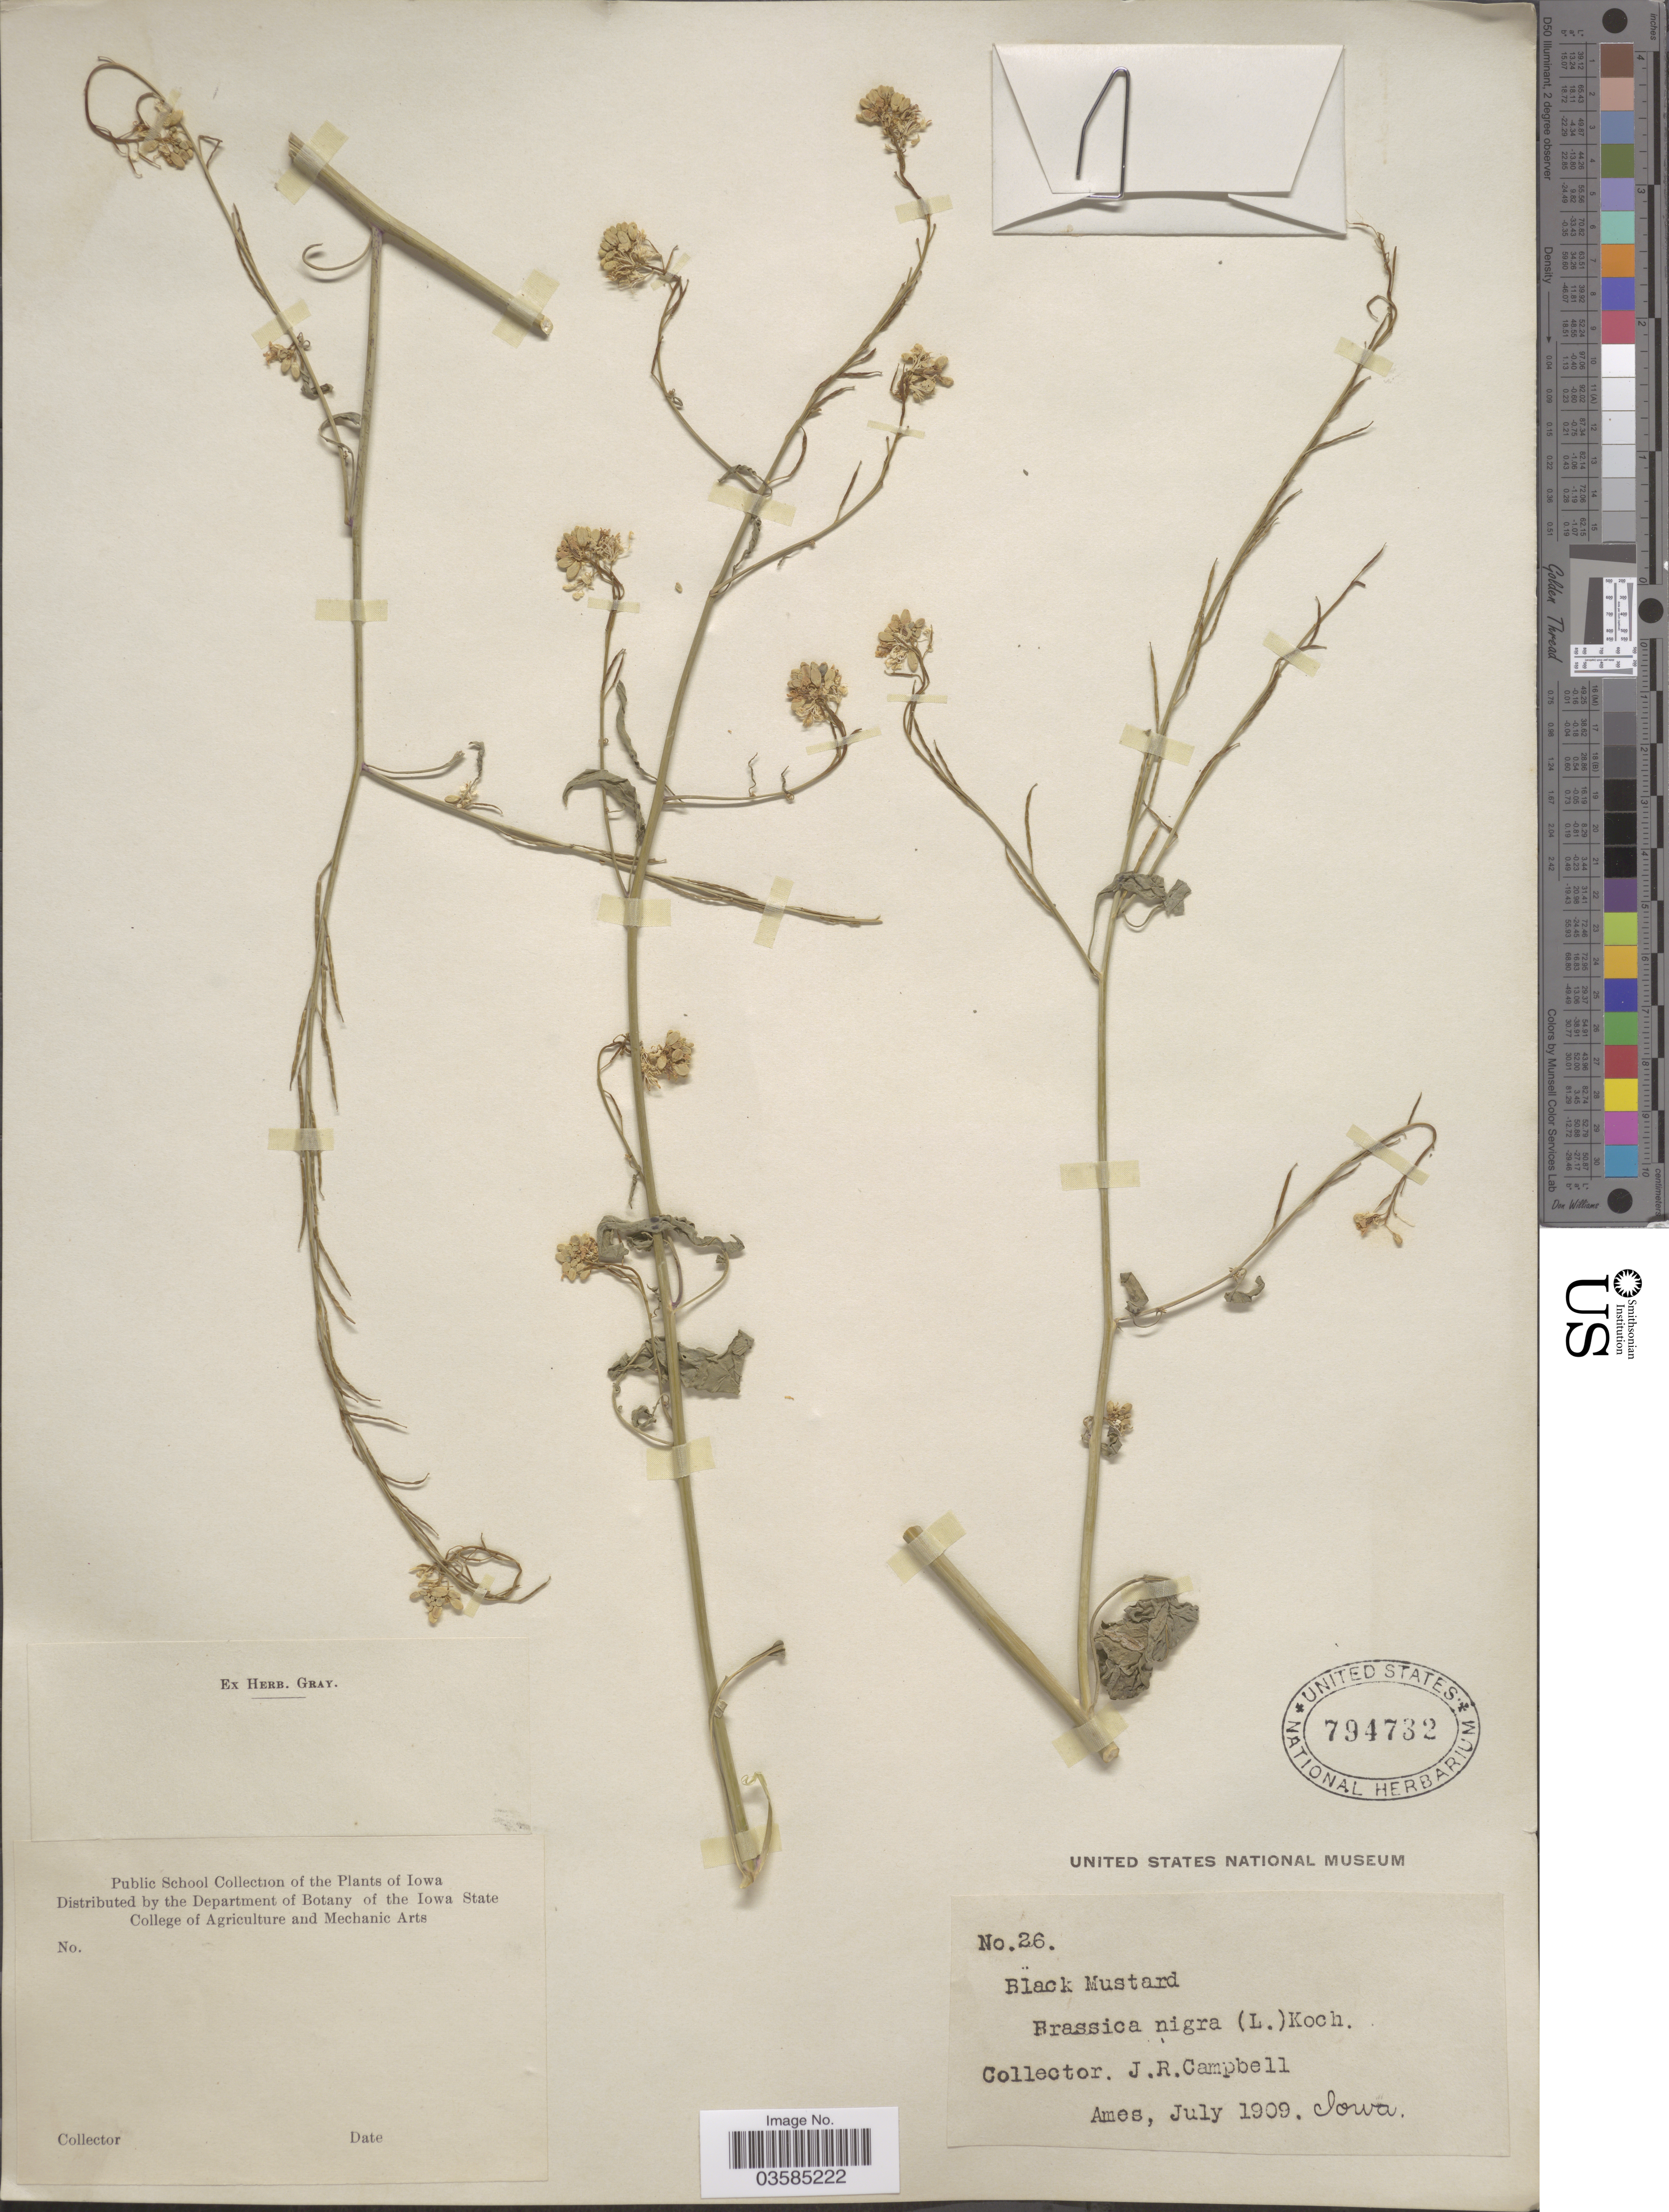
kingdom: Plantae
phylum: Tracheophyta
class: Magnoliopsida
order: Brassicales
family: Brassicaceae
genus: Brassica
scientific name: Brassica nigra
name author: (L.) W.D.J. Koch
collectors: J. Campbell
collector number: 26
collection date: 1909-07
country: United States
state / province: Iowa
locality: Ames.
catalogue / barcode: US 794732